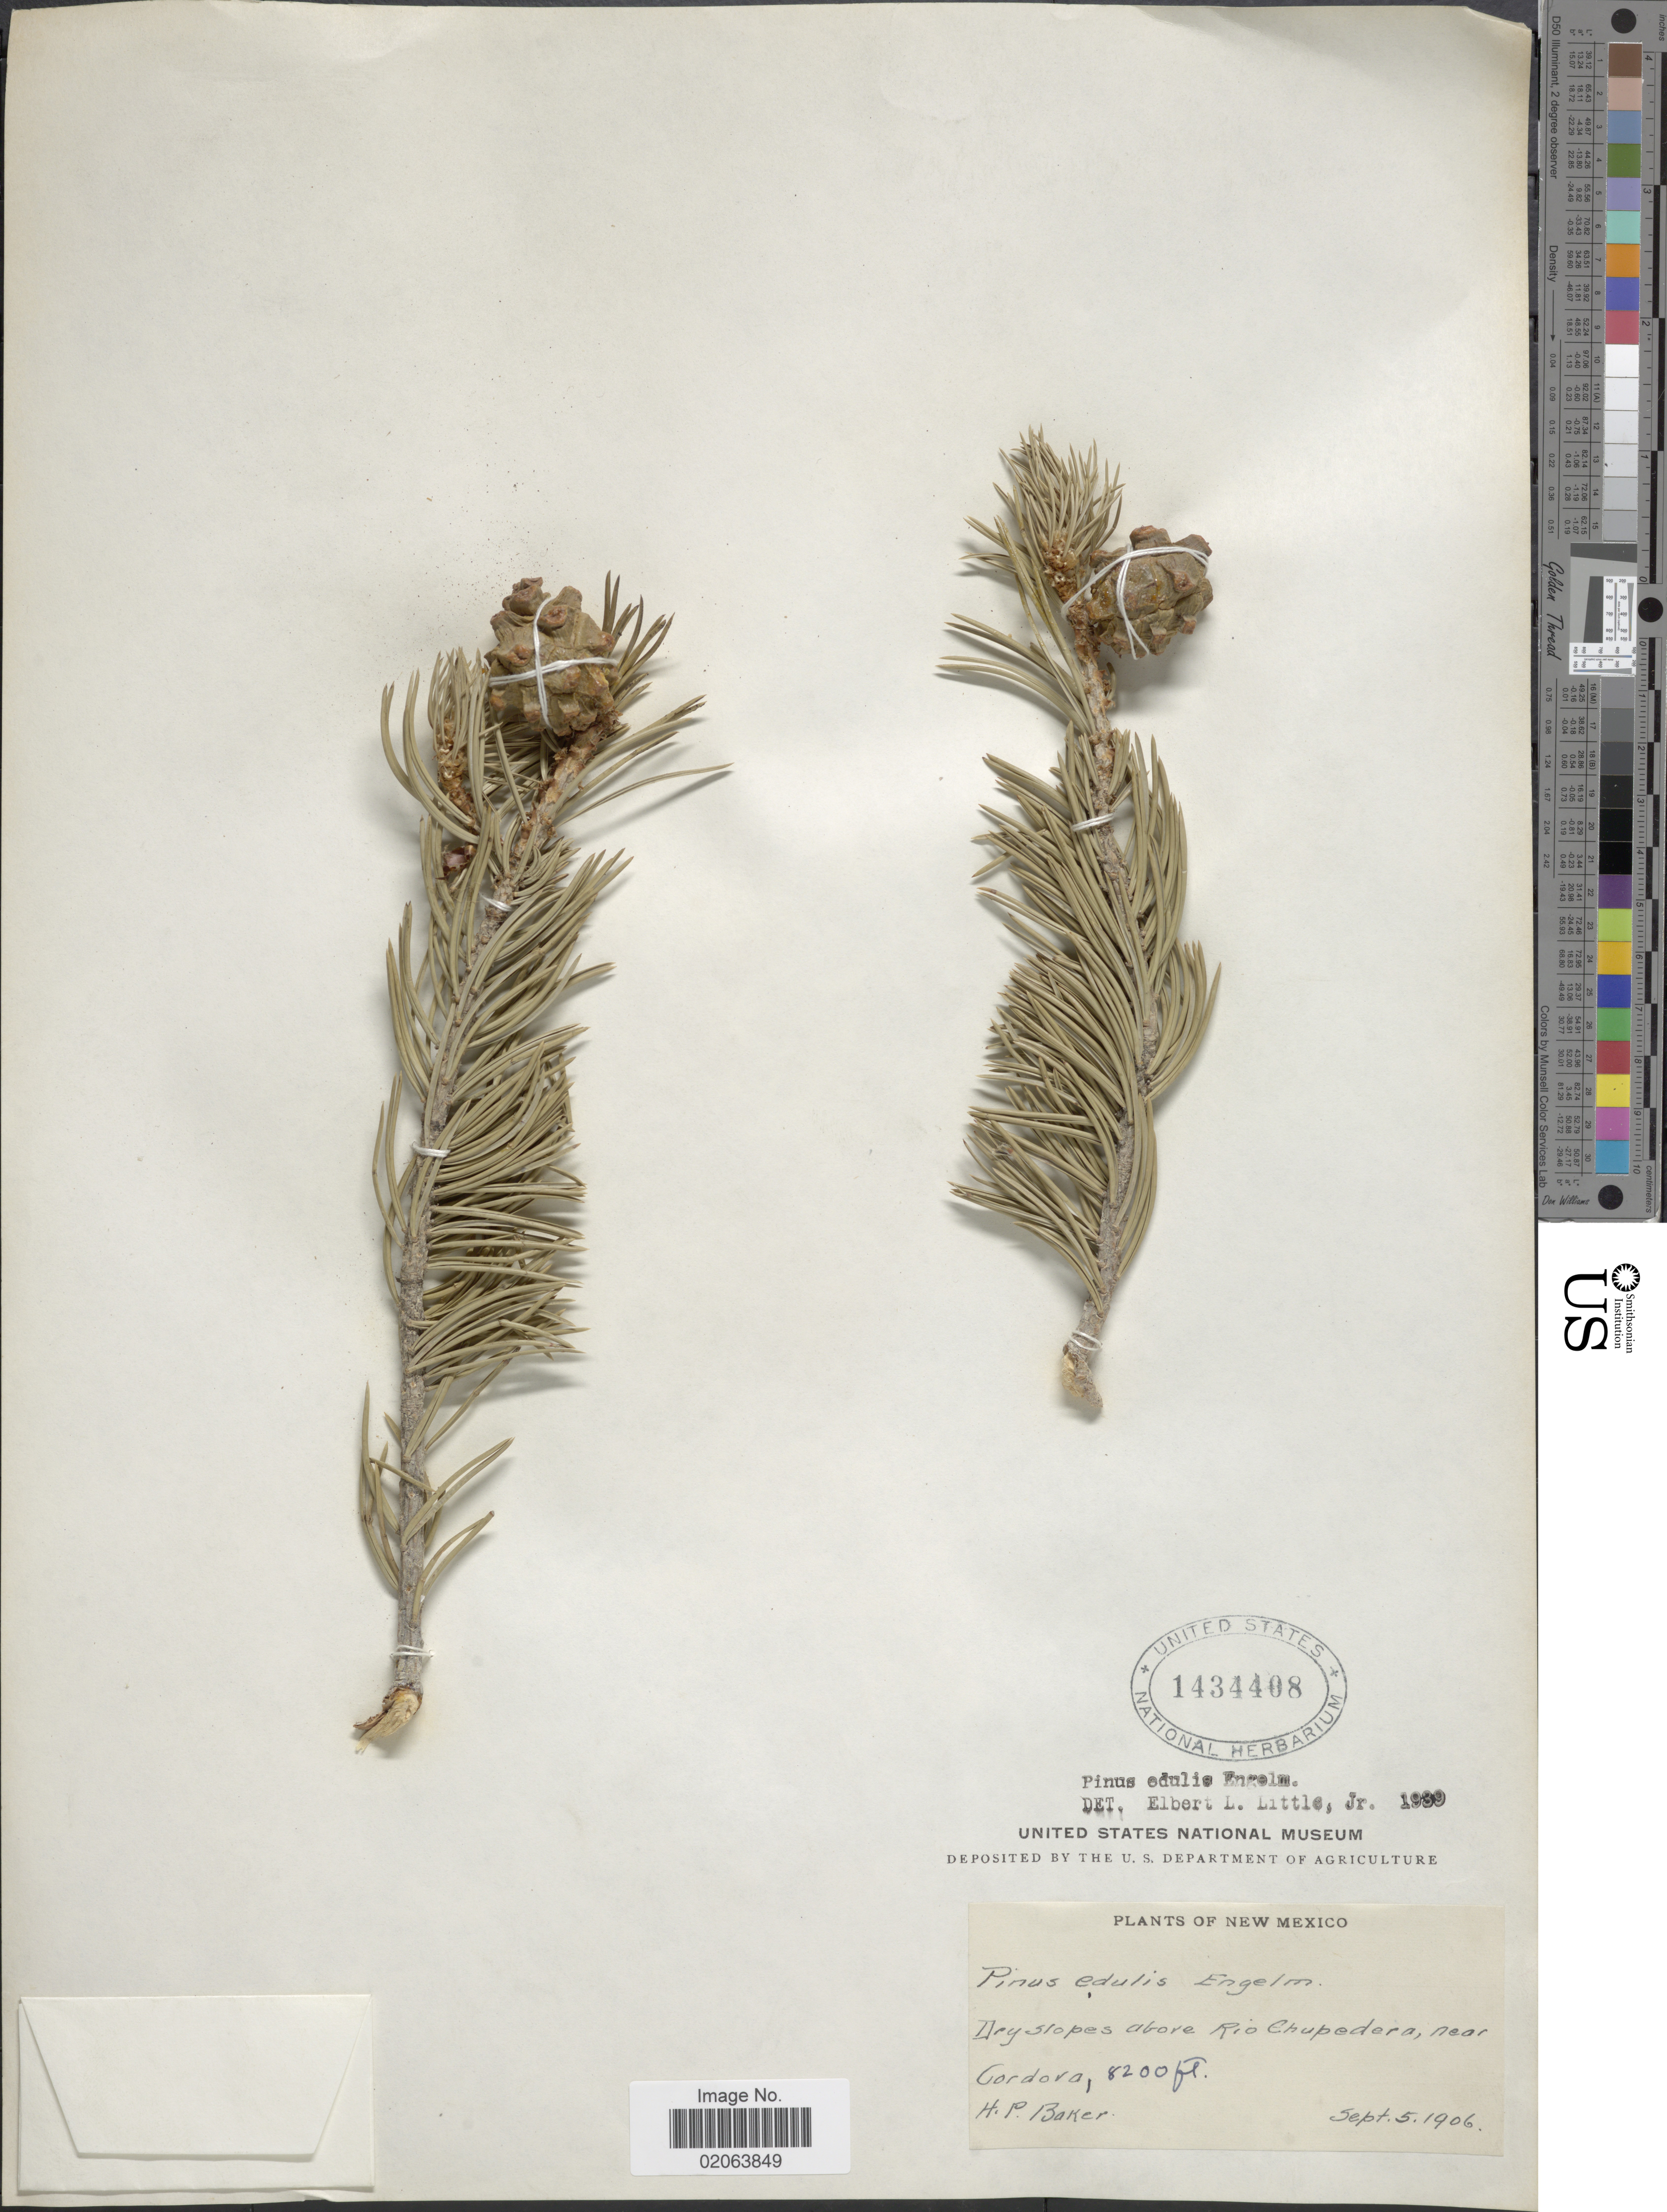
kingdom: Plantae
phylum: Tracheophyta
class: Pinopsida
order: Pinales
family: Pinaceae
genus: Pinus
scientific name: Pinus edulis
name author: Engelm.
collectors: H. P. Baker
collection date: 1906-09-05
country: United States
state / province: New Mexico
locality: Above Rio Chupedera, near Gordova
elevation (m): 2499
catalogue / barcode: US 1434408